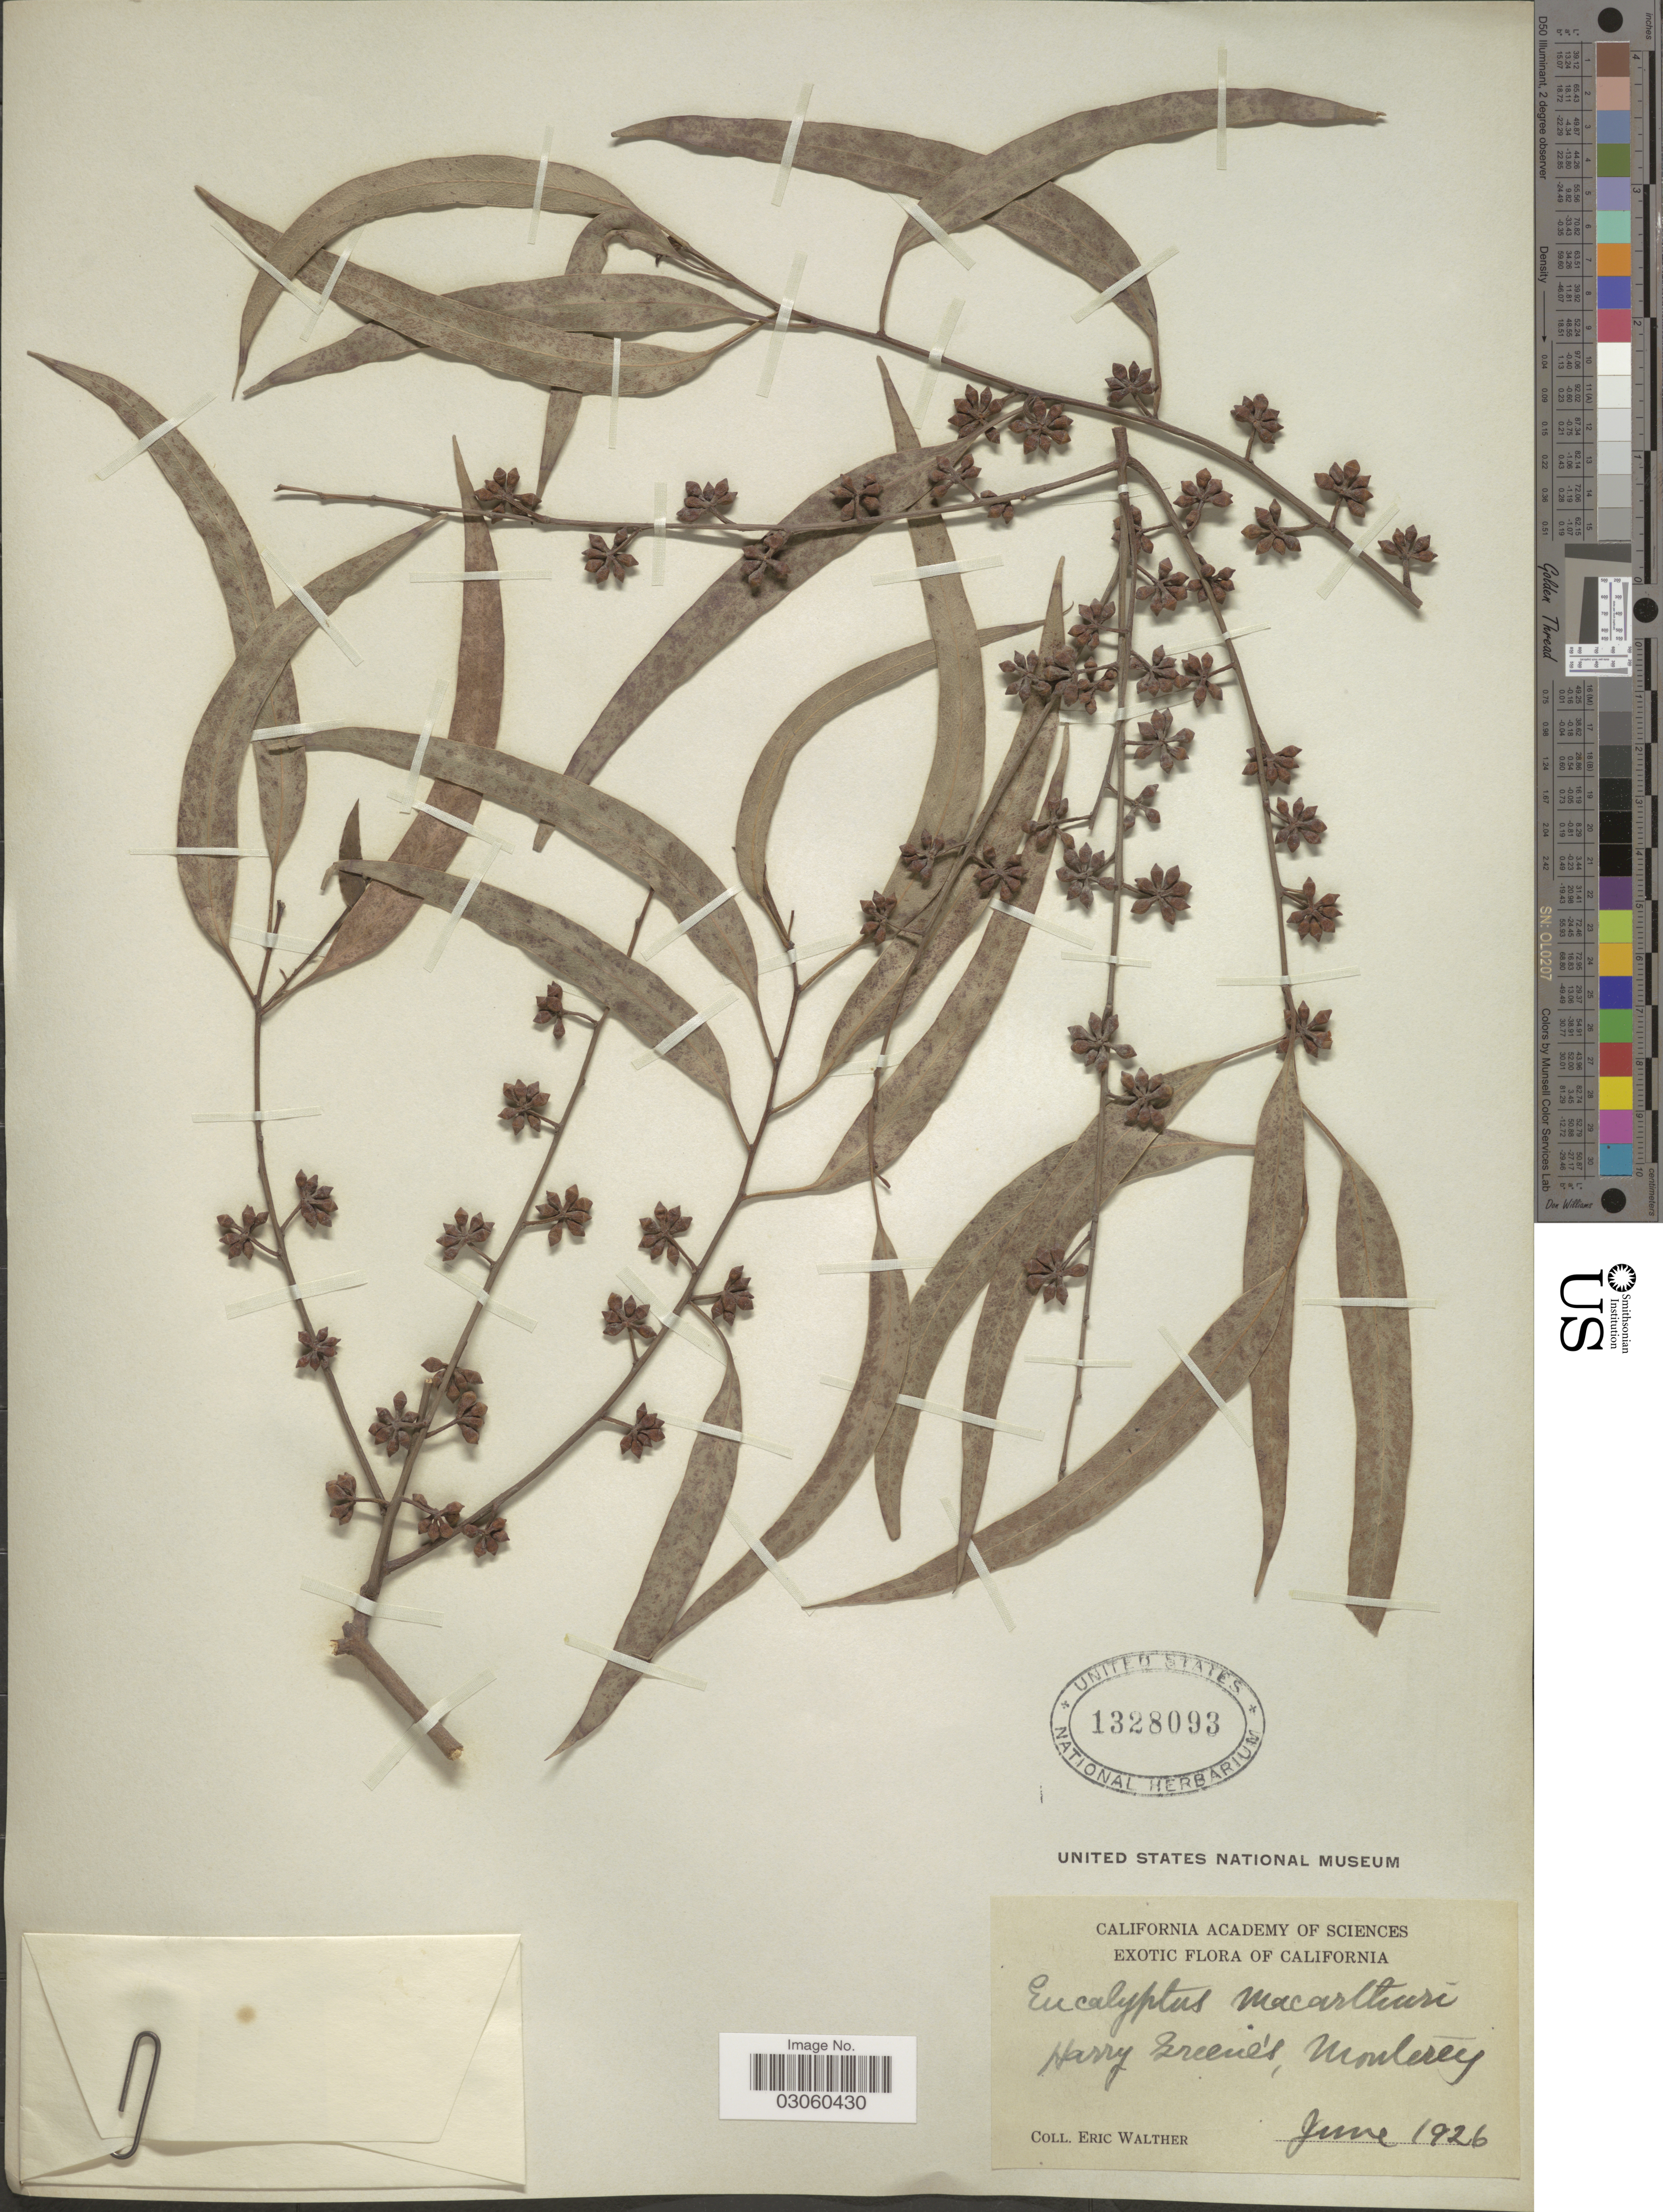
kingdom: Plantae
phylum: Tracheophyta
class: Magnoliopsida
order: Myrtales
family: Myrtaceae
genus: Eucalyptus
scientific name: Eucalyptus macarthurii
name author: H. Deane & Maiden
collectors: E. Walther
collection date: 1926-06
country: United States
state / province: California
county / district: Monterey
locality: Harry Greene's, Monterey.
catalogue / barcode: US 1328093